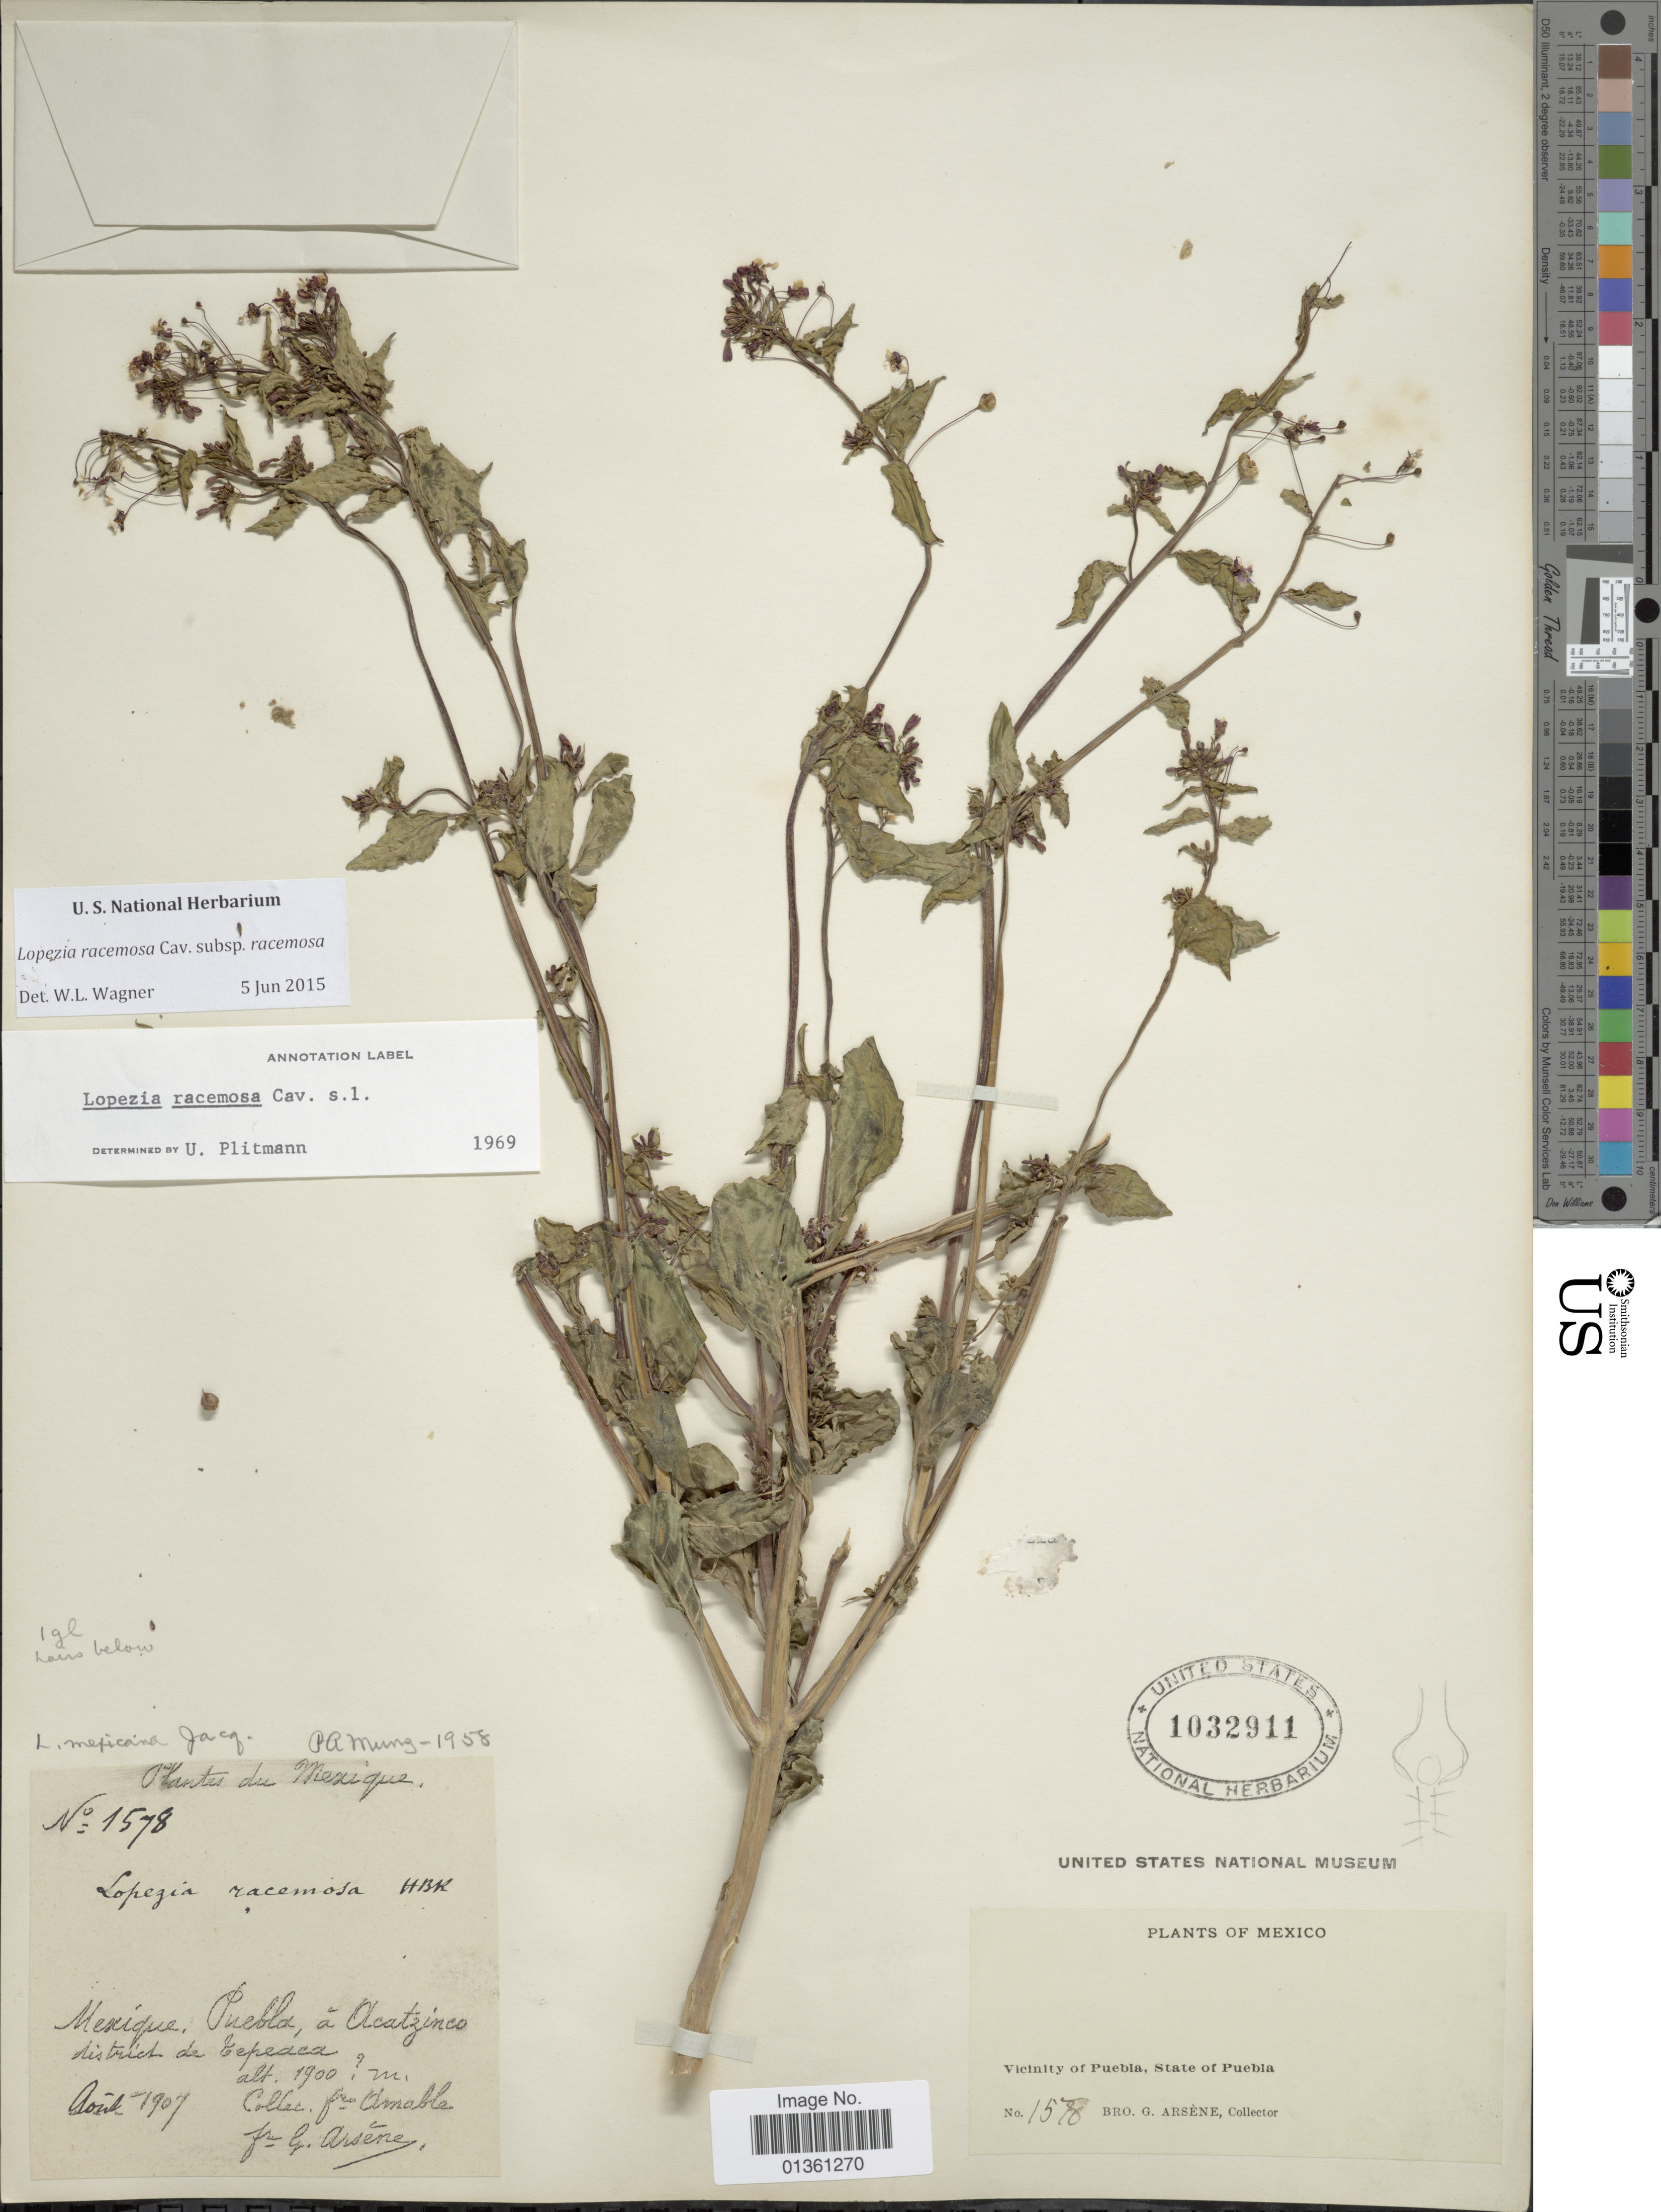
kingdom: Plantae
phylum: Tracheophyta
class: Magnoliopsida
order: Myrtales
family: Onagraceae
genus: Lopezia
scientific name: Lopezia racemosa subsp. racemosa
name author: Cav.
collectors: Bro. G. Arsène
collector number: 1578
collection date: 1907-08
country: Mexico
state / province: Puebla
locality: Vicinity of Puebla, A Acatzinco. District de Tepeáca.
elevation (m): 1900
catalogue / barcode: US 1032911